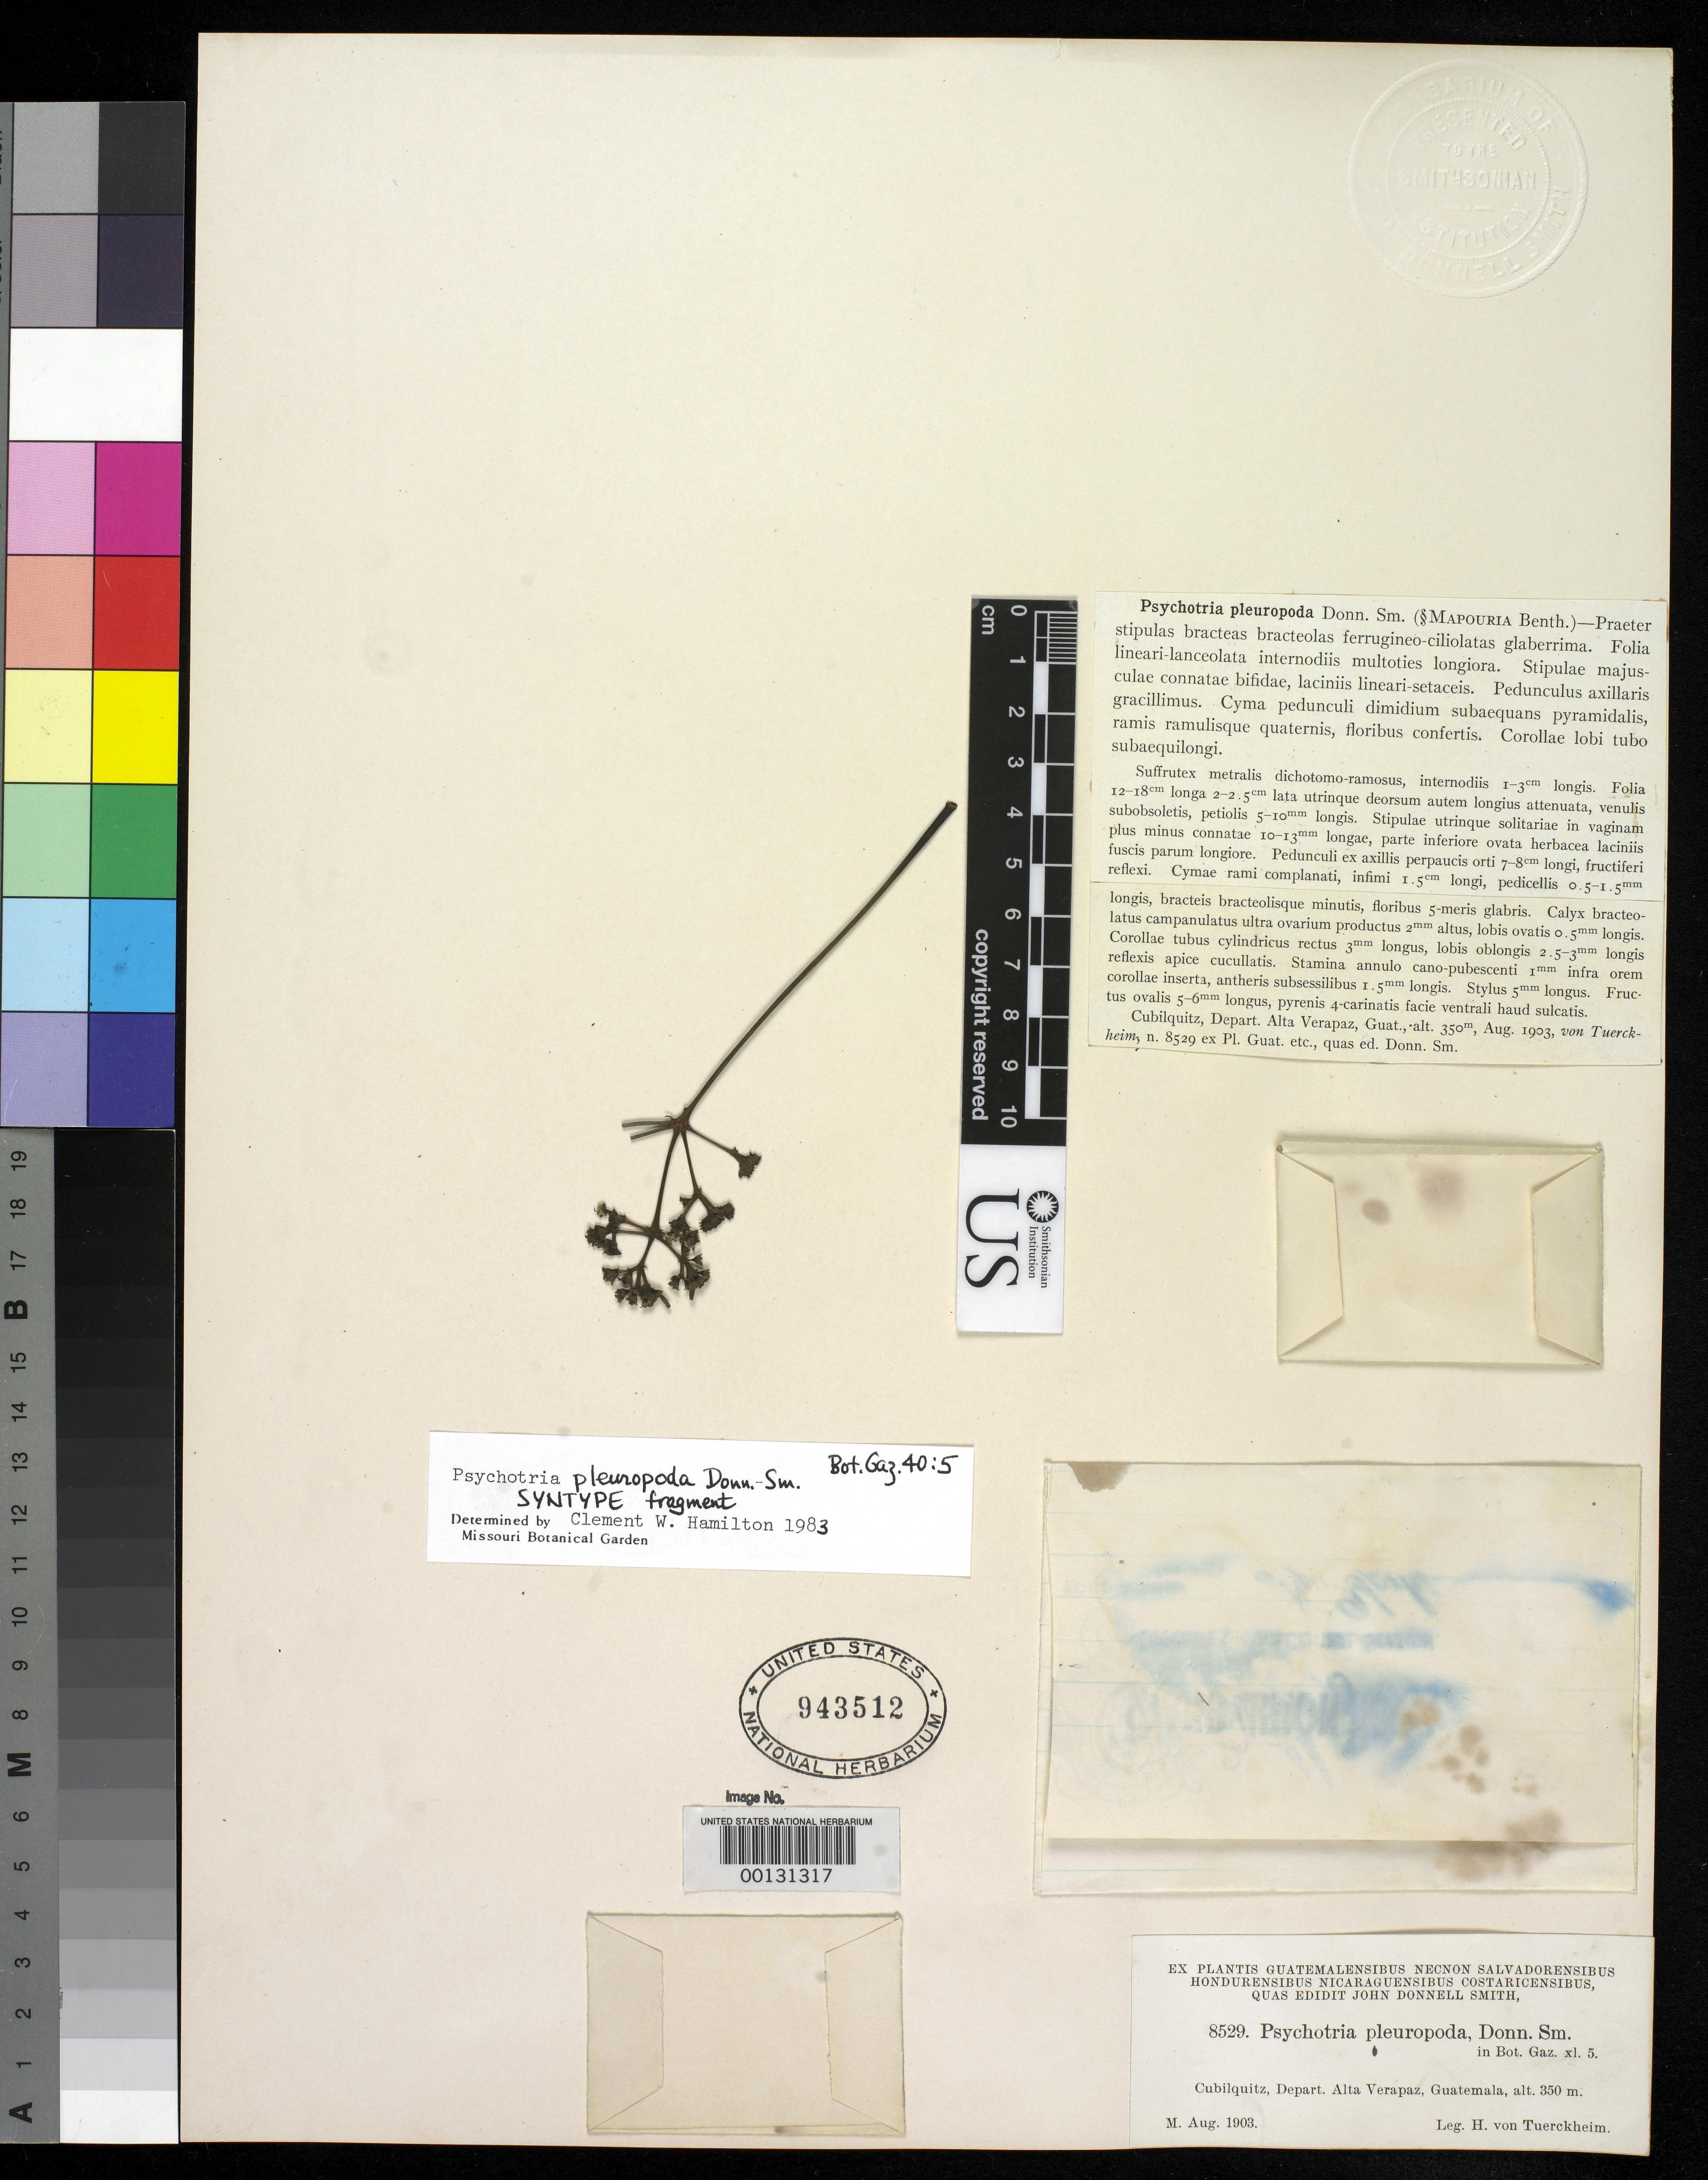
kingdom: Plantae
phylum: Tracheophyta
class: Magnoliopsida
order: Gentianales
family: Rubiaceae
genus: Psychotria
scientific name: Psychotria pleuropoda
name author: Donn. Sm.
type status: Syntype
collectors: H. von Türckheim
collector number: J.D.S. 8529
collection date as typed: Aug 1903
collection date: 1903-08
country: Guatemala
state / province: Alta Verapaz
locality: Cubilquitz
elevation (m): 350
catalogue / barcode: US 943512